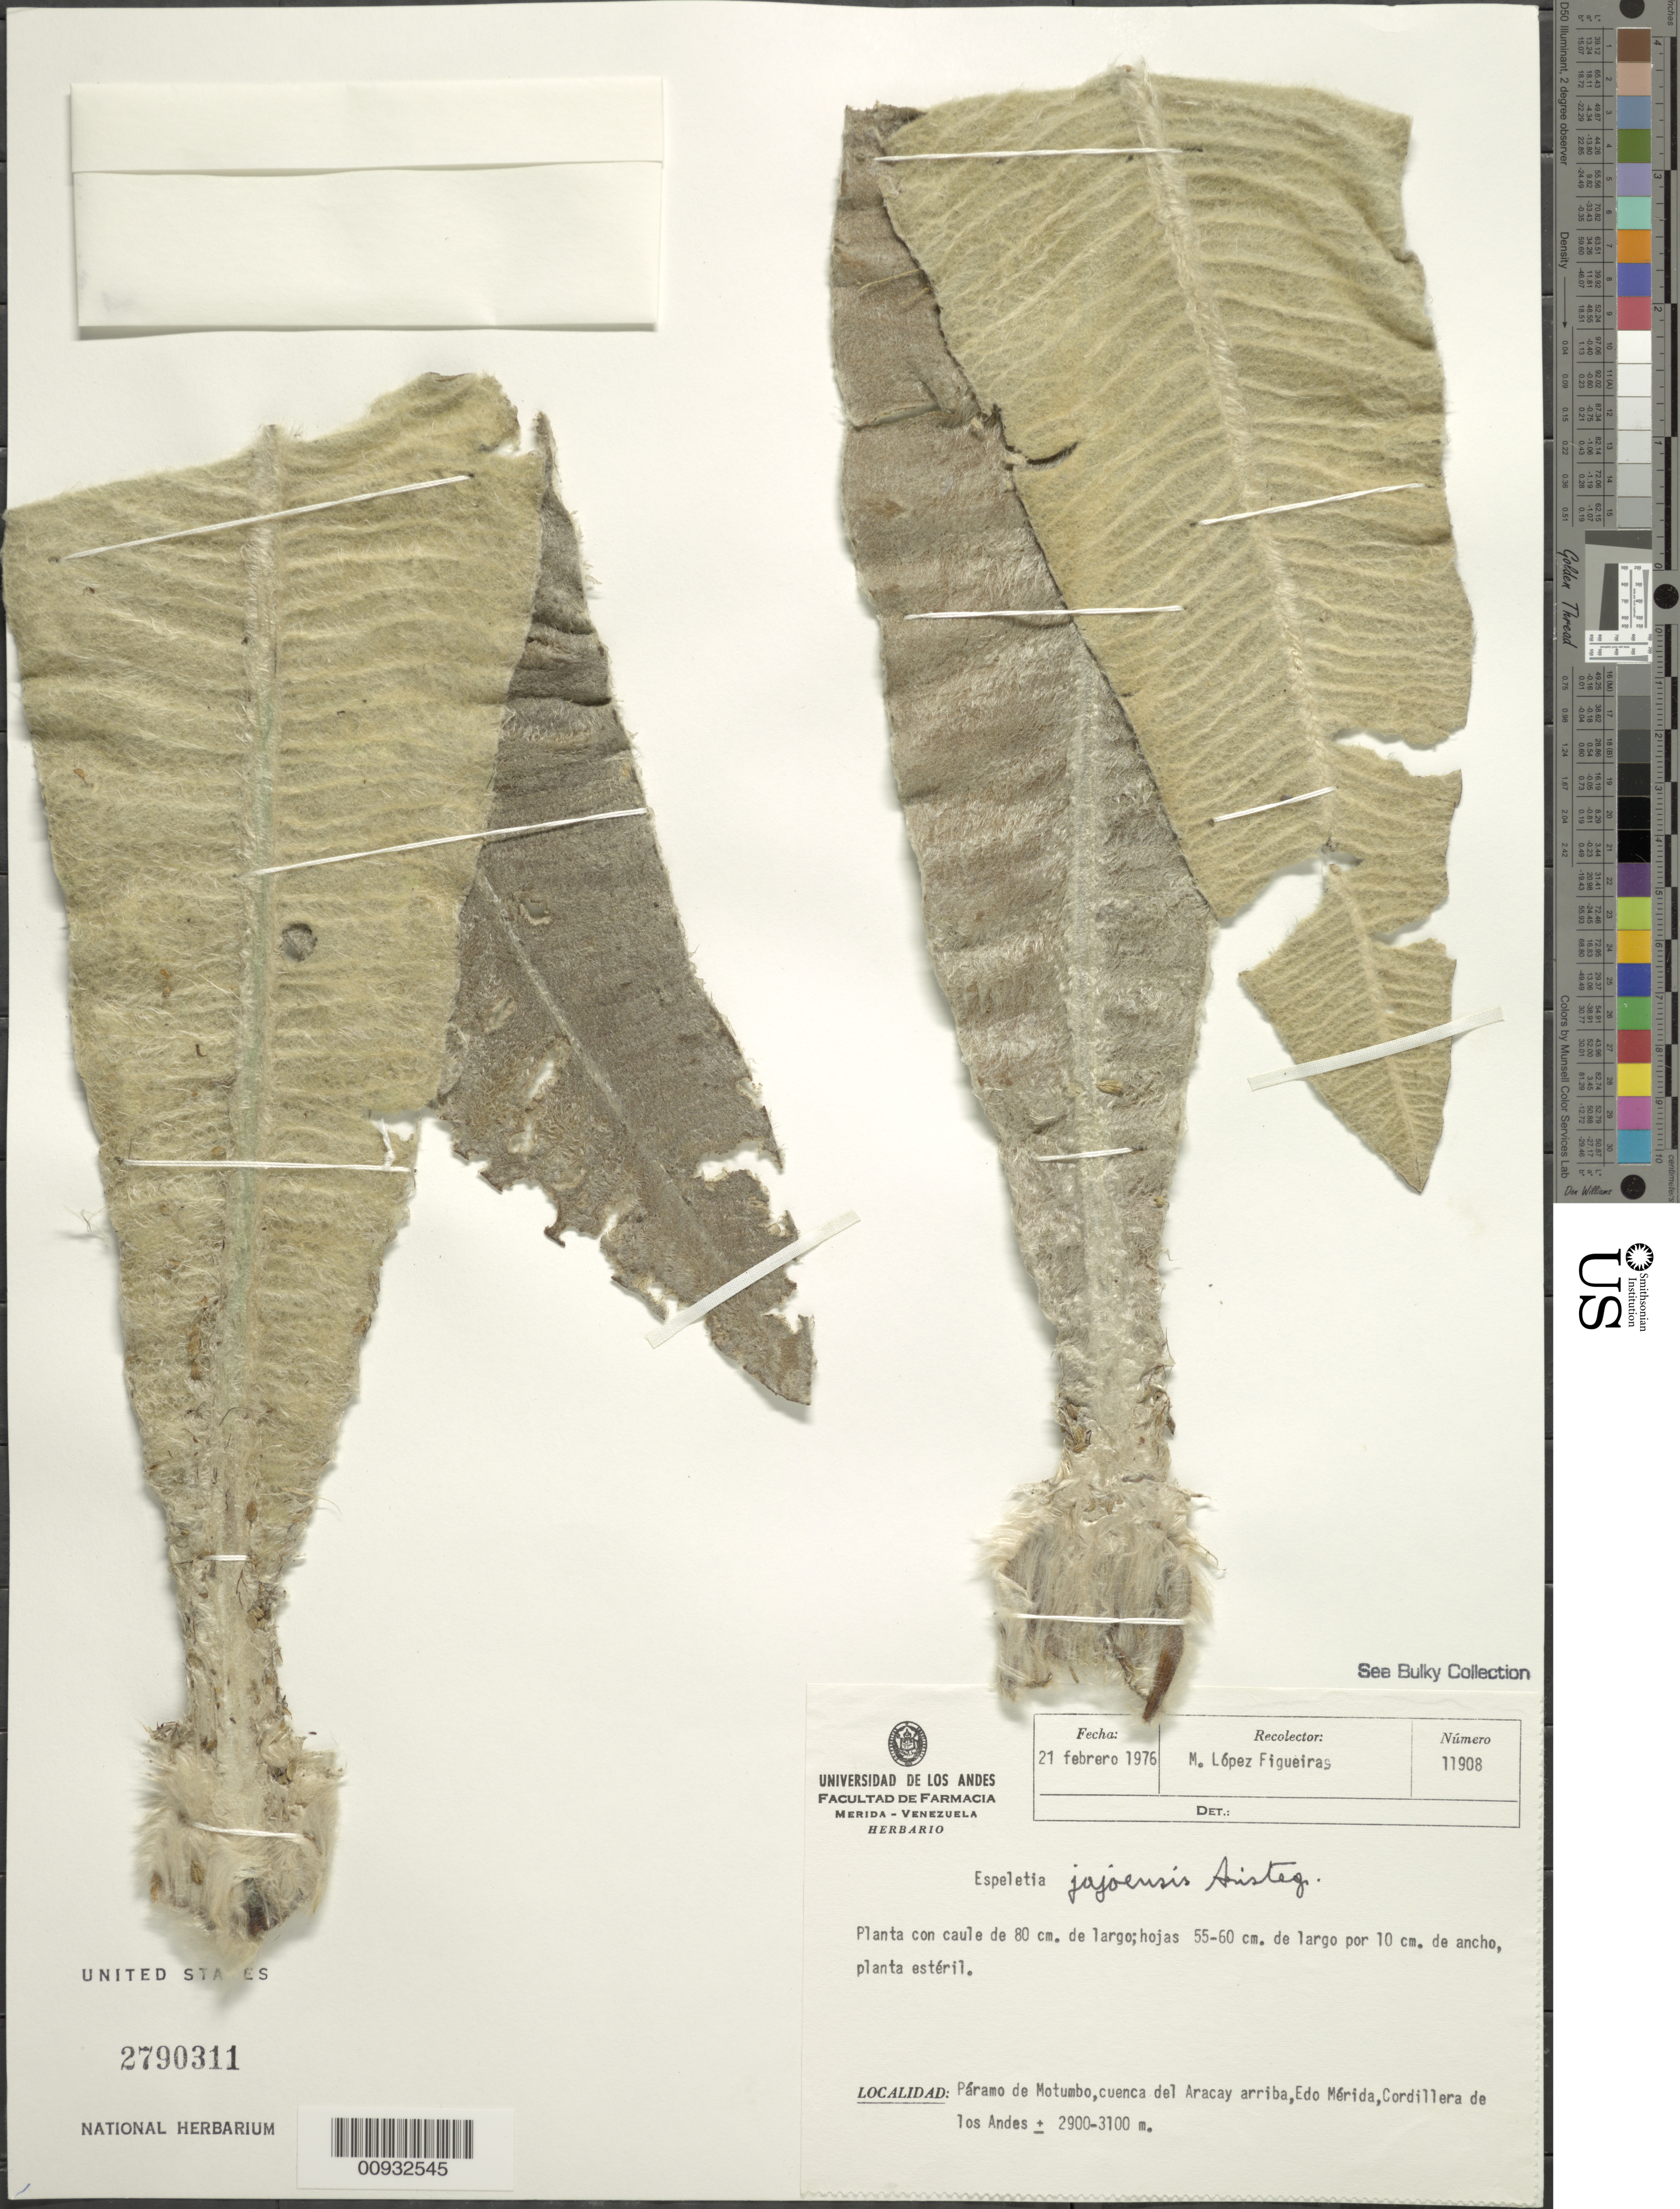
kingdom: Plantae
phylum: Tracheophyta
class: Magnoliopsida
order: Asterales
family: Asteraceae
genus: Espeletia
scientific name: Espeletia jajoensis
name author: Aristeg.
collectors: M. López Figueiras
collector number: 11908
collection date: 1976-02-21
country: Venezuela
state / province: Mérida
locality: Páramo de Motumbo. Cuenca del Aracay arriba. Cordillera de los Andes.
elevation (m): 2900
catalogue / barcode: US 2790311